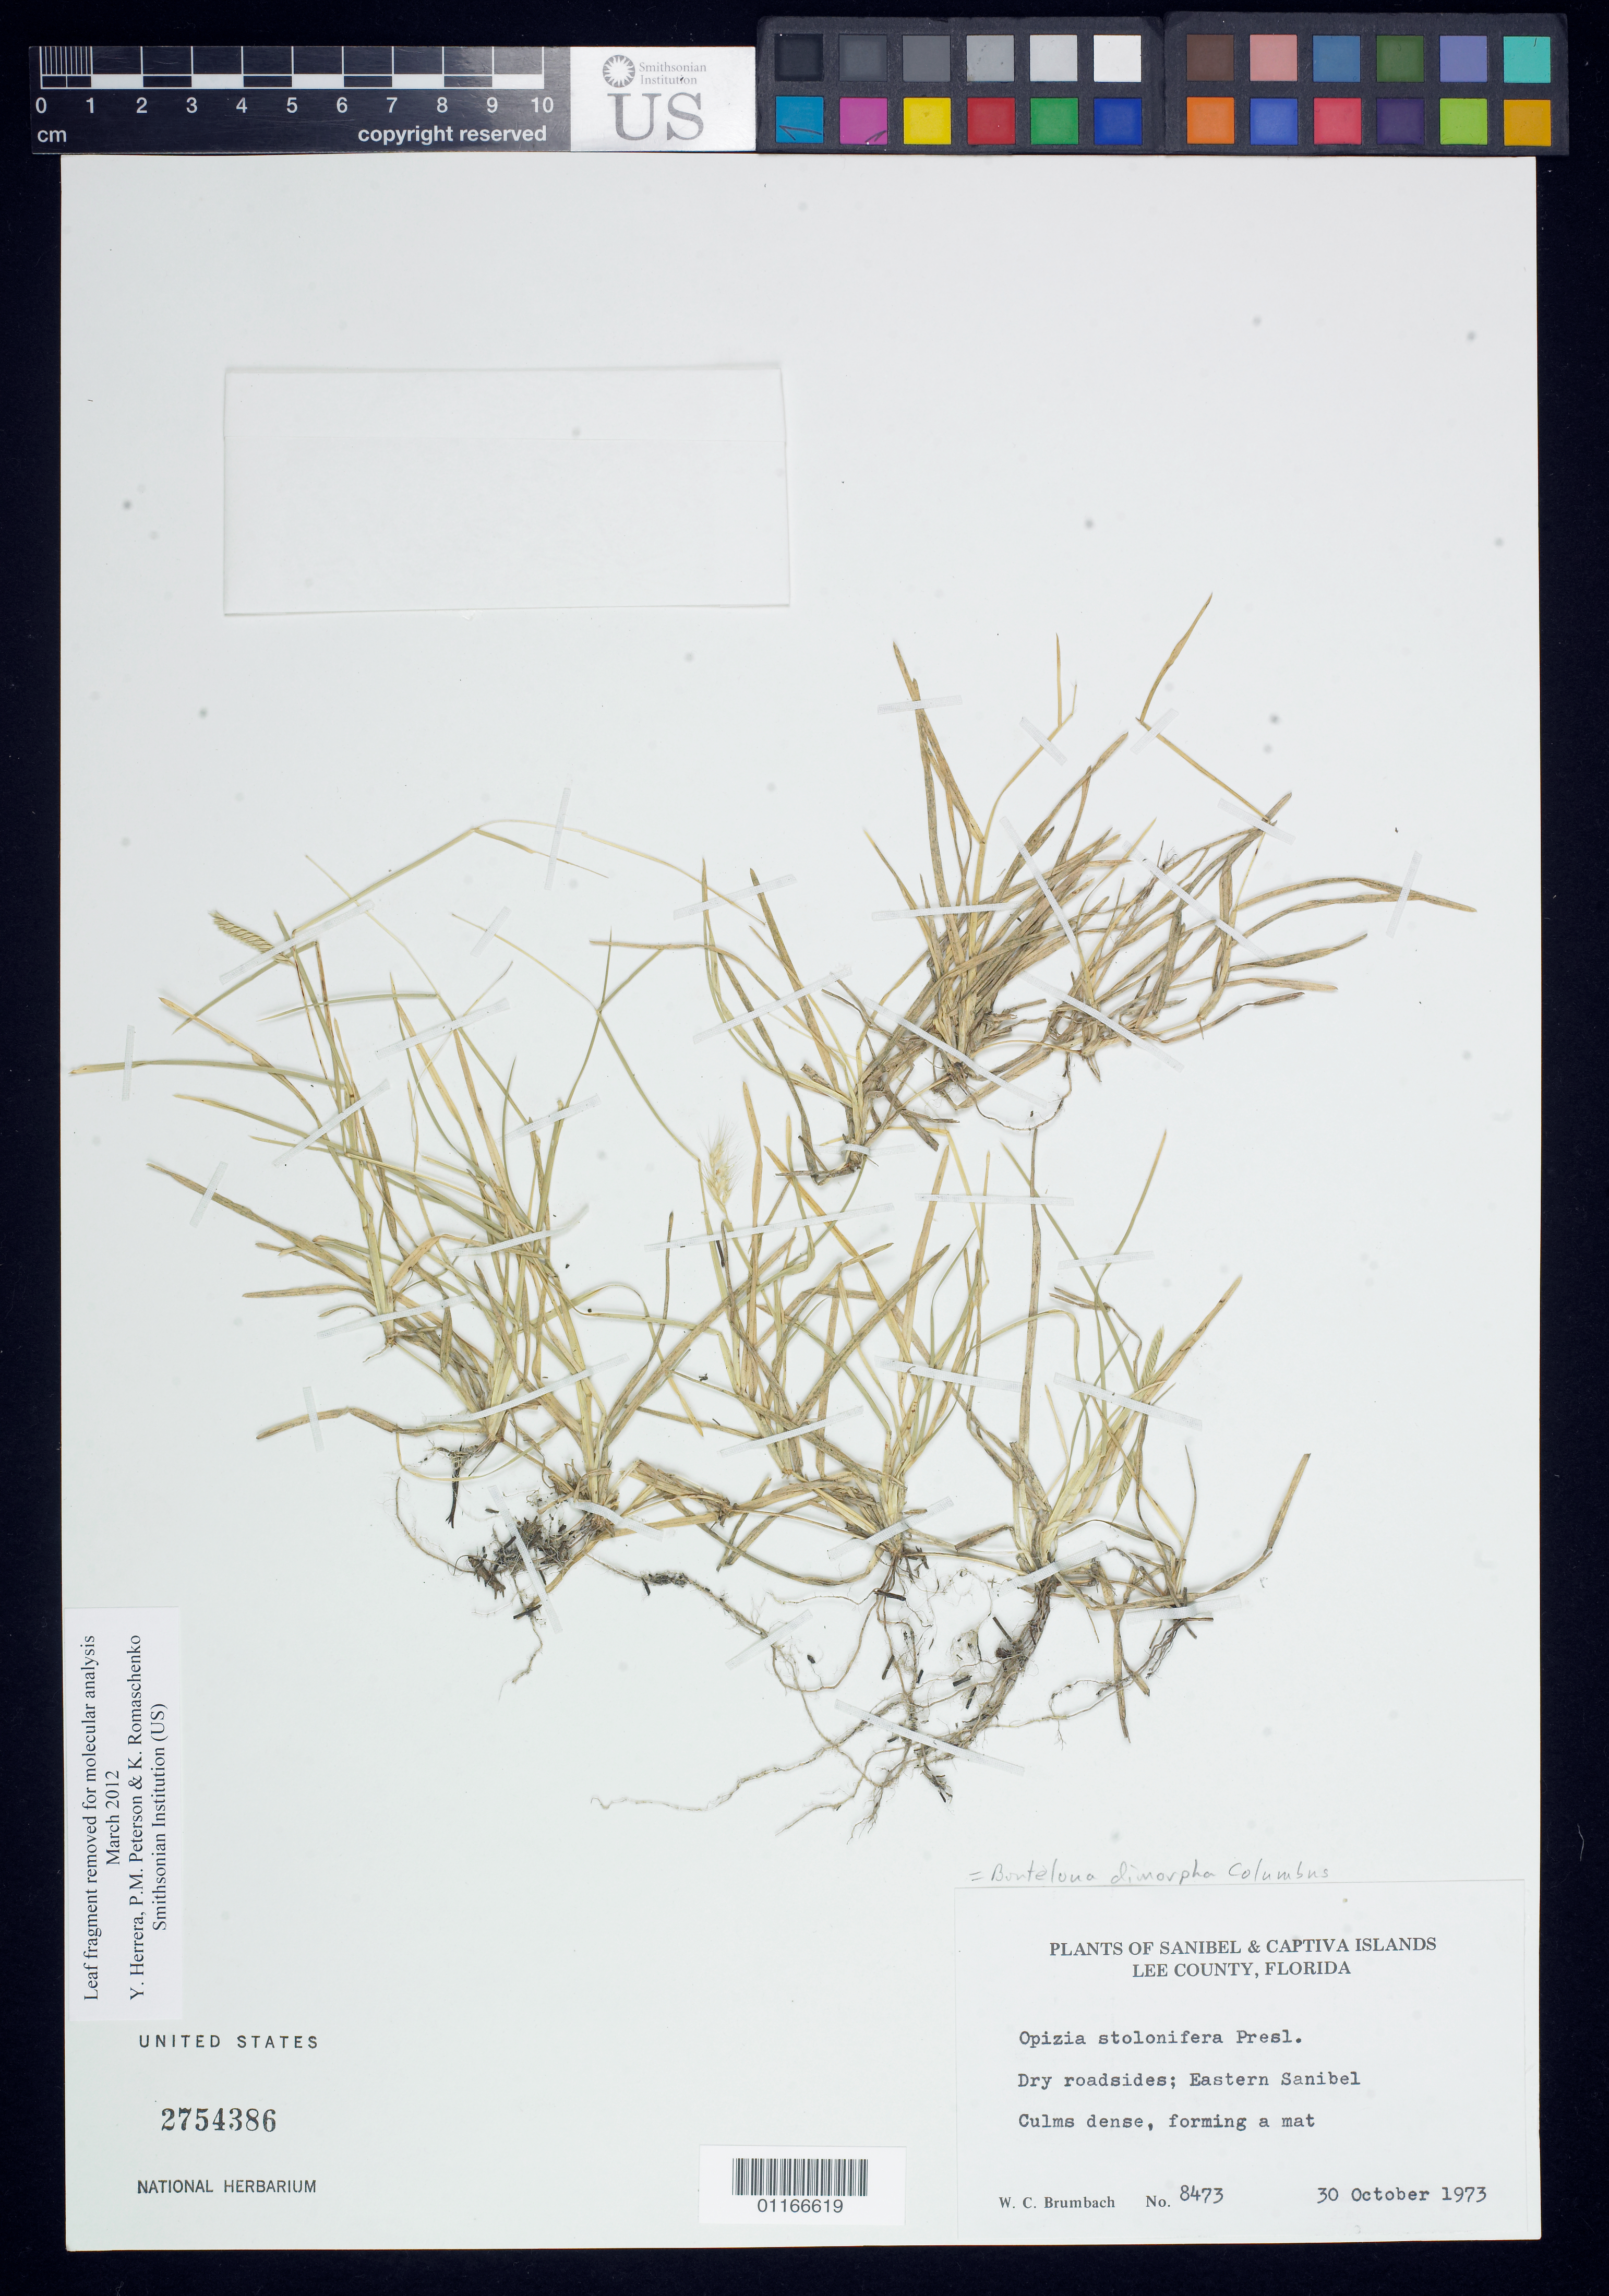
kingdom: Plantae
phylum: Tracheophyta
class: Liliopsida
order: Poales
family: Poaceae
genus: Bouteloua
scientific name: Bouteloua dimorpha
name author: Columbus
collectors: W. C. Brumbach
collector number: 8473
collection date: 1973-10-30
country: United States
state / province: Florida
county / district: Lee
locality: Eastern Sanibel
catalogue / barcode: US 2754386